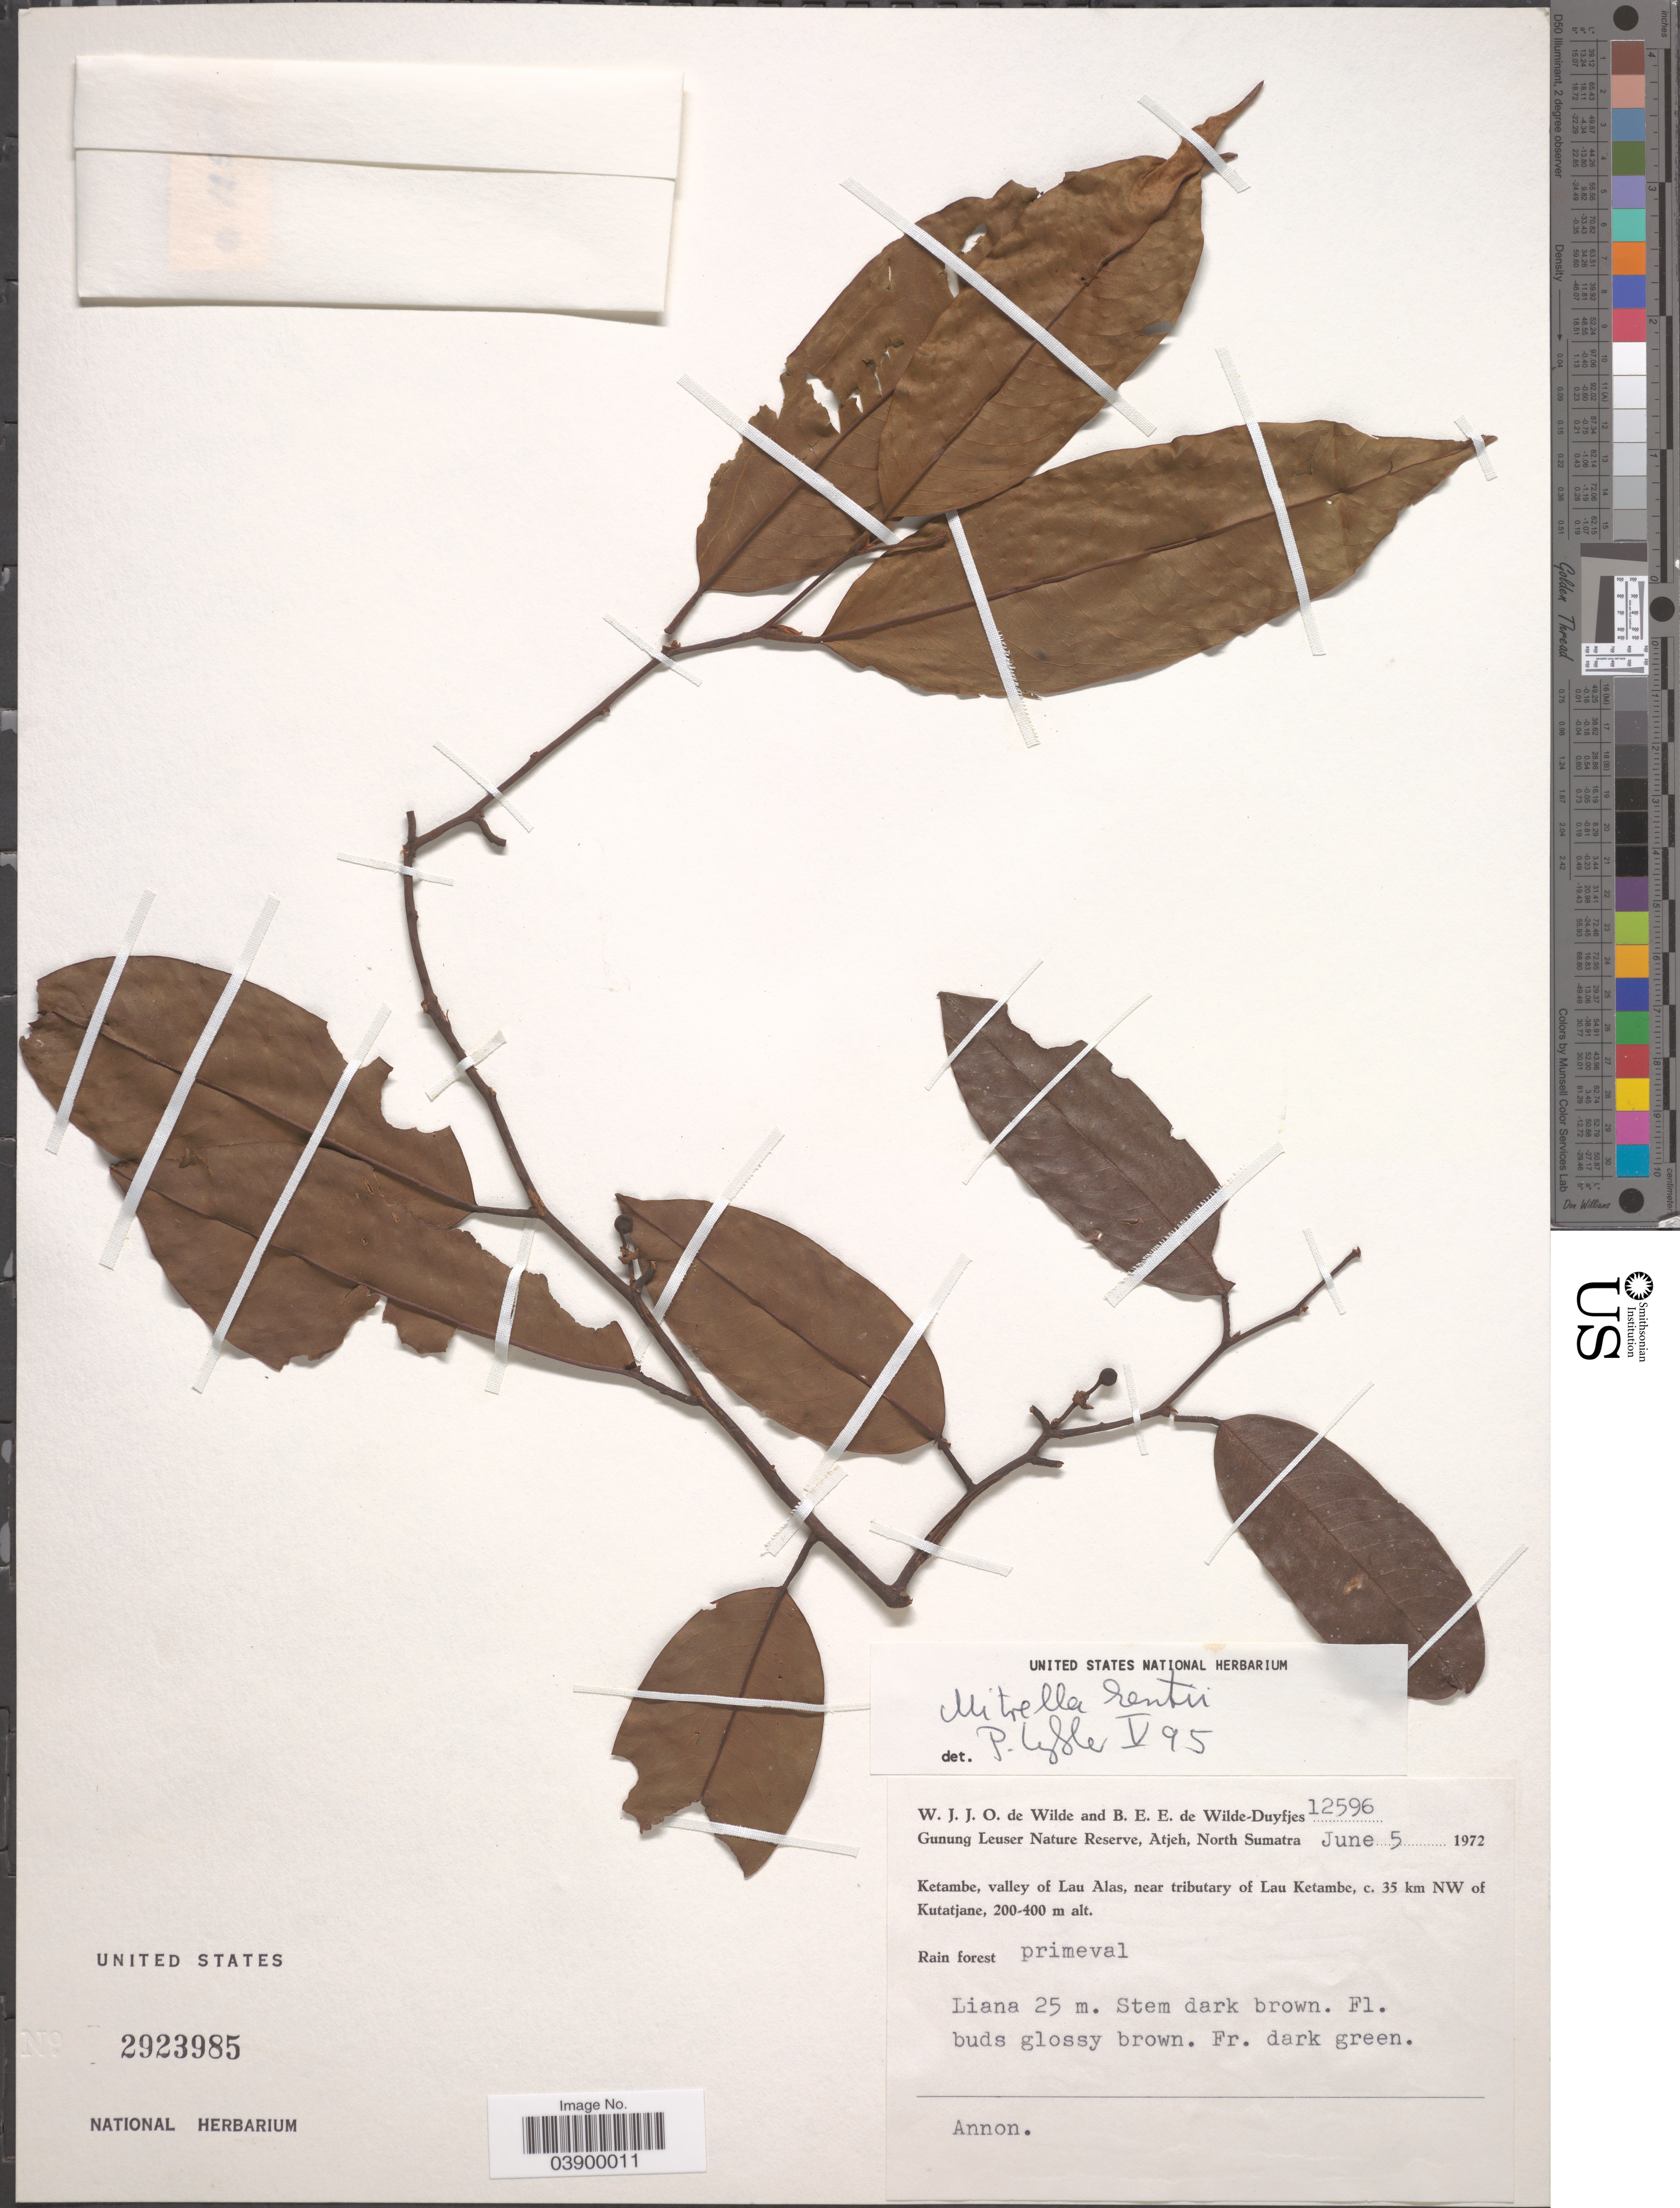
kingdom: Plantae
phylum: Tracheophyta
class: Magnoliopsida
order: Magnoliales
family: Annonaceae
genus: Mitrella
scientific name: Mitrella kentii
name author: Miq.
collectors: W. J. de Wilde & B. E. de Wilde-Duyfjes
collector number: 12596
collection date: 1972-06-05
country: Indonesia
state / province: Sumatra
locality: Gunung Leuser Nature Reserve, Atjeh, North Sumatra. Ketambe, valley of Lau Alas, near tributary of Lau Ketambe, c. 35 km NW of Kutatjane.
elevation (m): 200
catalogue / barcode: US 2923985